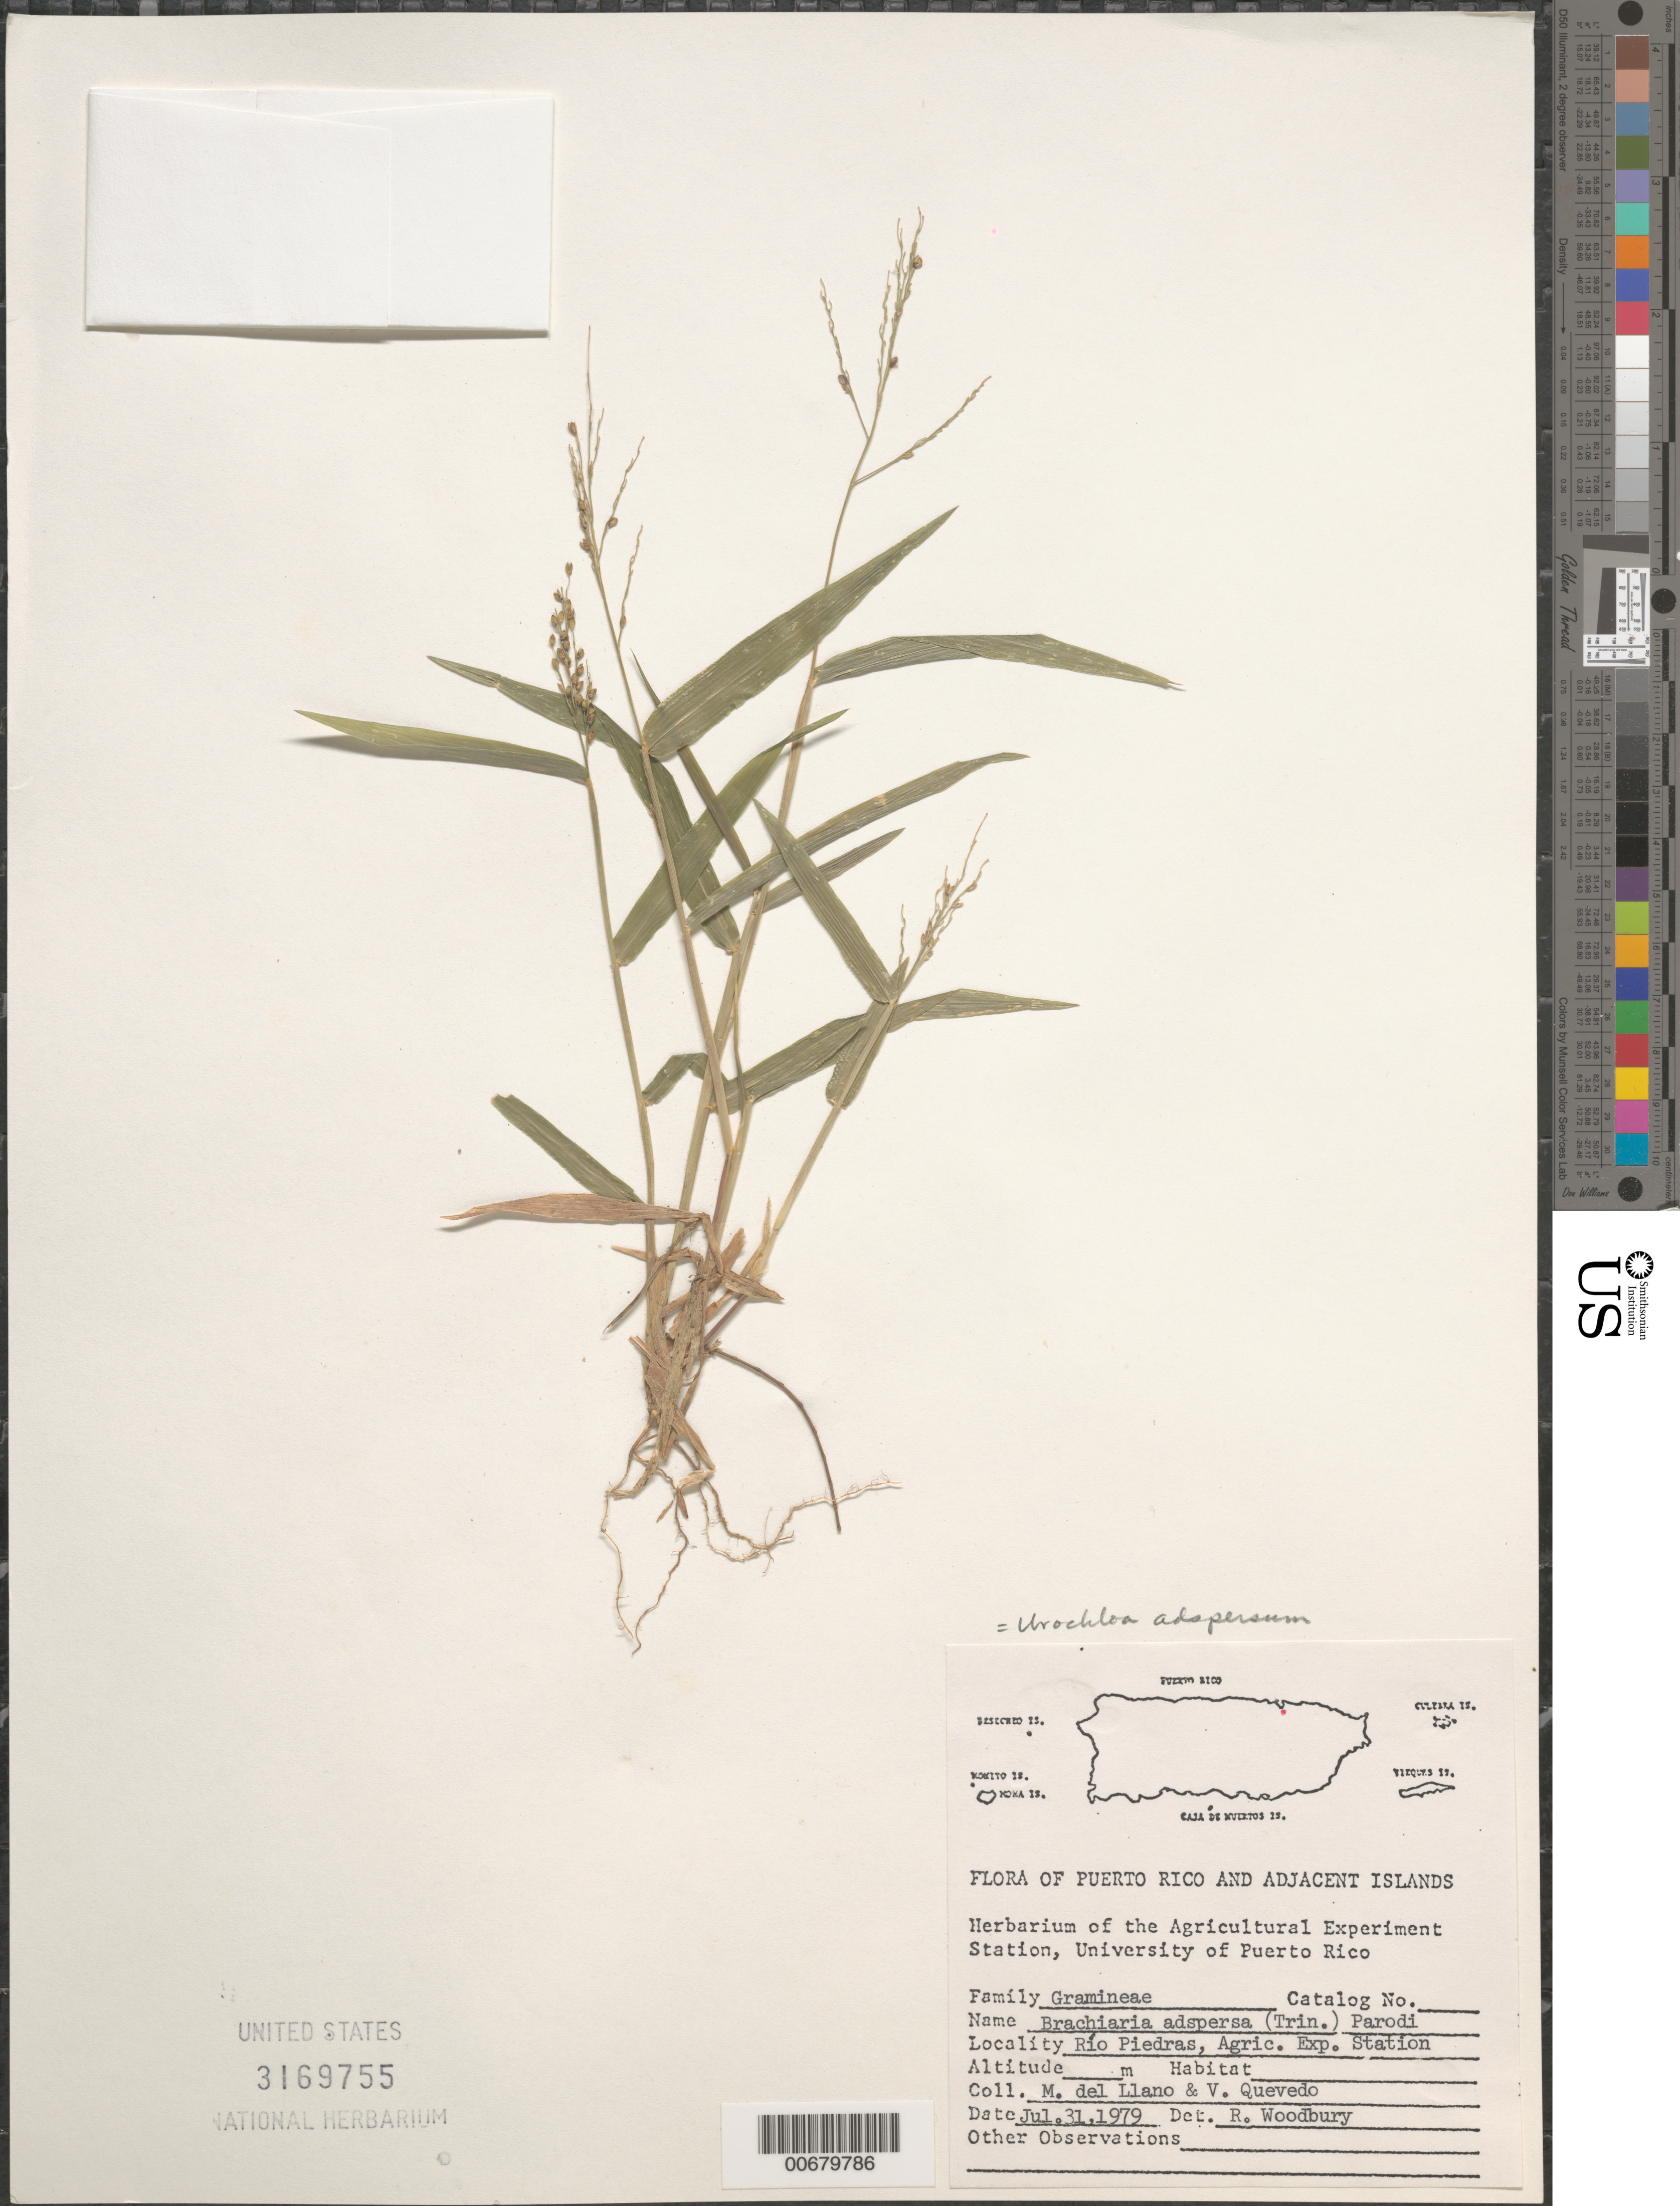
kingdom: Plantae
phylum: Tracheophyta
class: Liliopsida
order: Poales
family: Poaceae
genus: Urochloa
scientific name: Urochloa adspersa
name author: (Trin.) R.D. Webster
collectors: M. Llano & V. Quevedo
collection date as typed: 31 Jul 1979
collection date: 1979-07-31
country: Puerto Rico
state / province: San Juan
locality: Agricultural Exp. Station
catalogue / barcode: US 3169755